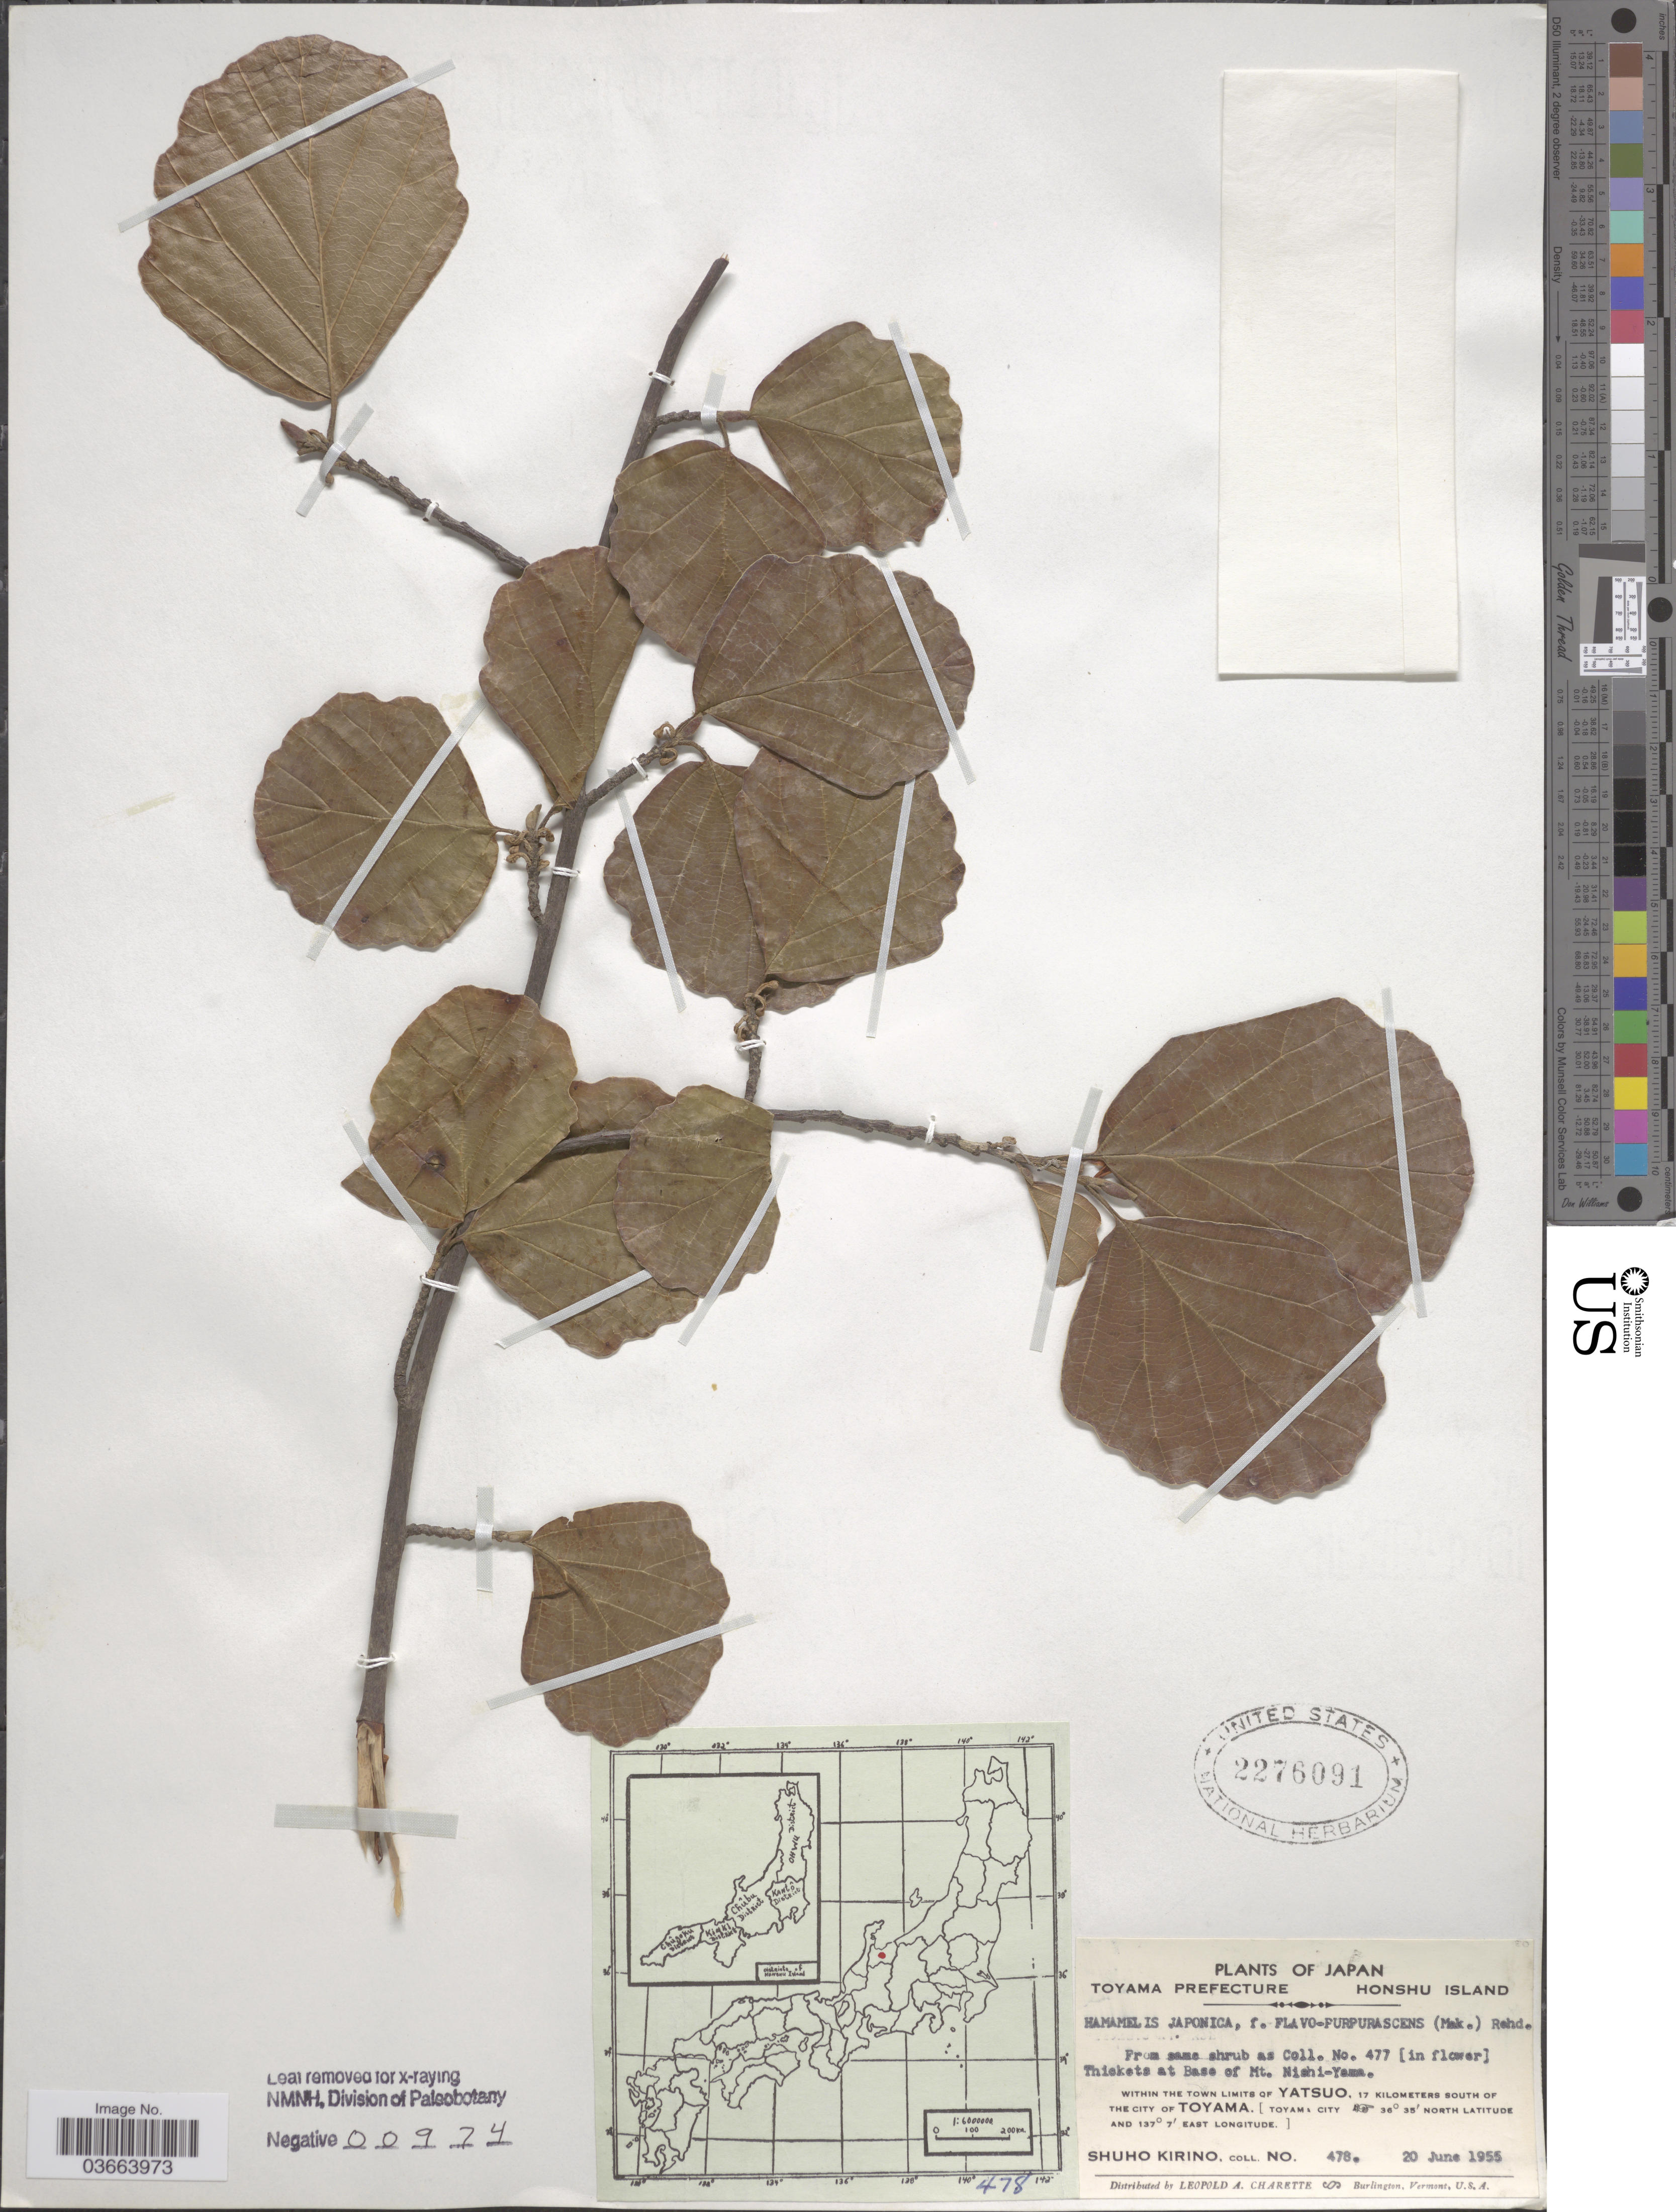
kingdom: Plantae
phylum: Tracheophyta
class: Magnoliopsida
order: Saxifragales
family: Hamamelidaceae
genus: Hamamelis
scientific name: Hamamelis japonica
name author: Siebold & Zucc.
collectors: S. Kirino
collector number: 478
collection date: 1955-06-20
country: Japan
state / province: Toyama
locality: Toyama Prefecture. Honshu Island. Thickets at the Base of Mt. Nishi-Yama. Within the town limits of Yatsuo, 17 kilometers south of the city of Toyama. [Toyama City].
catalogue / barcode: US 2276091